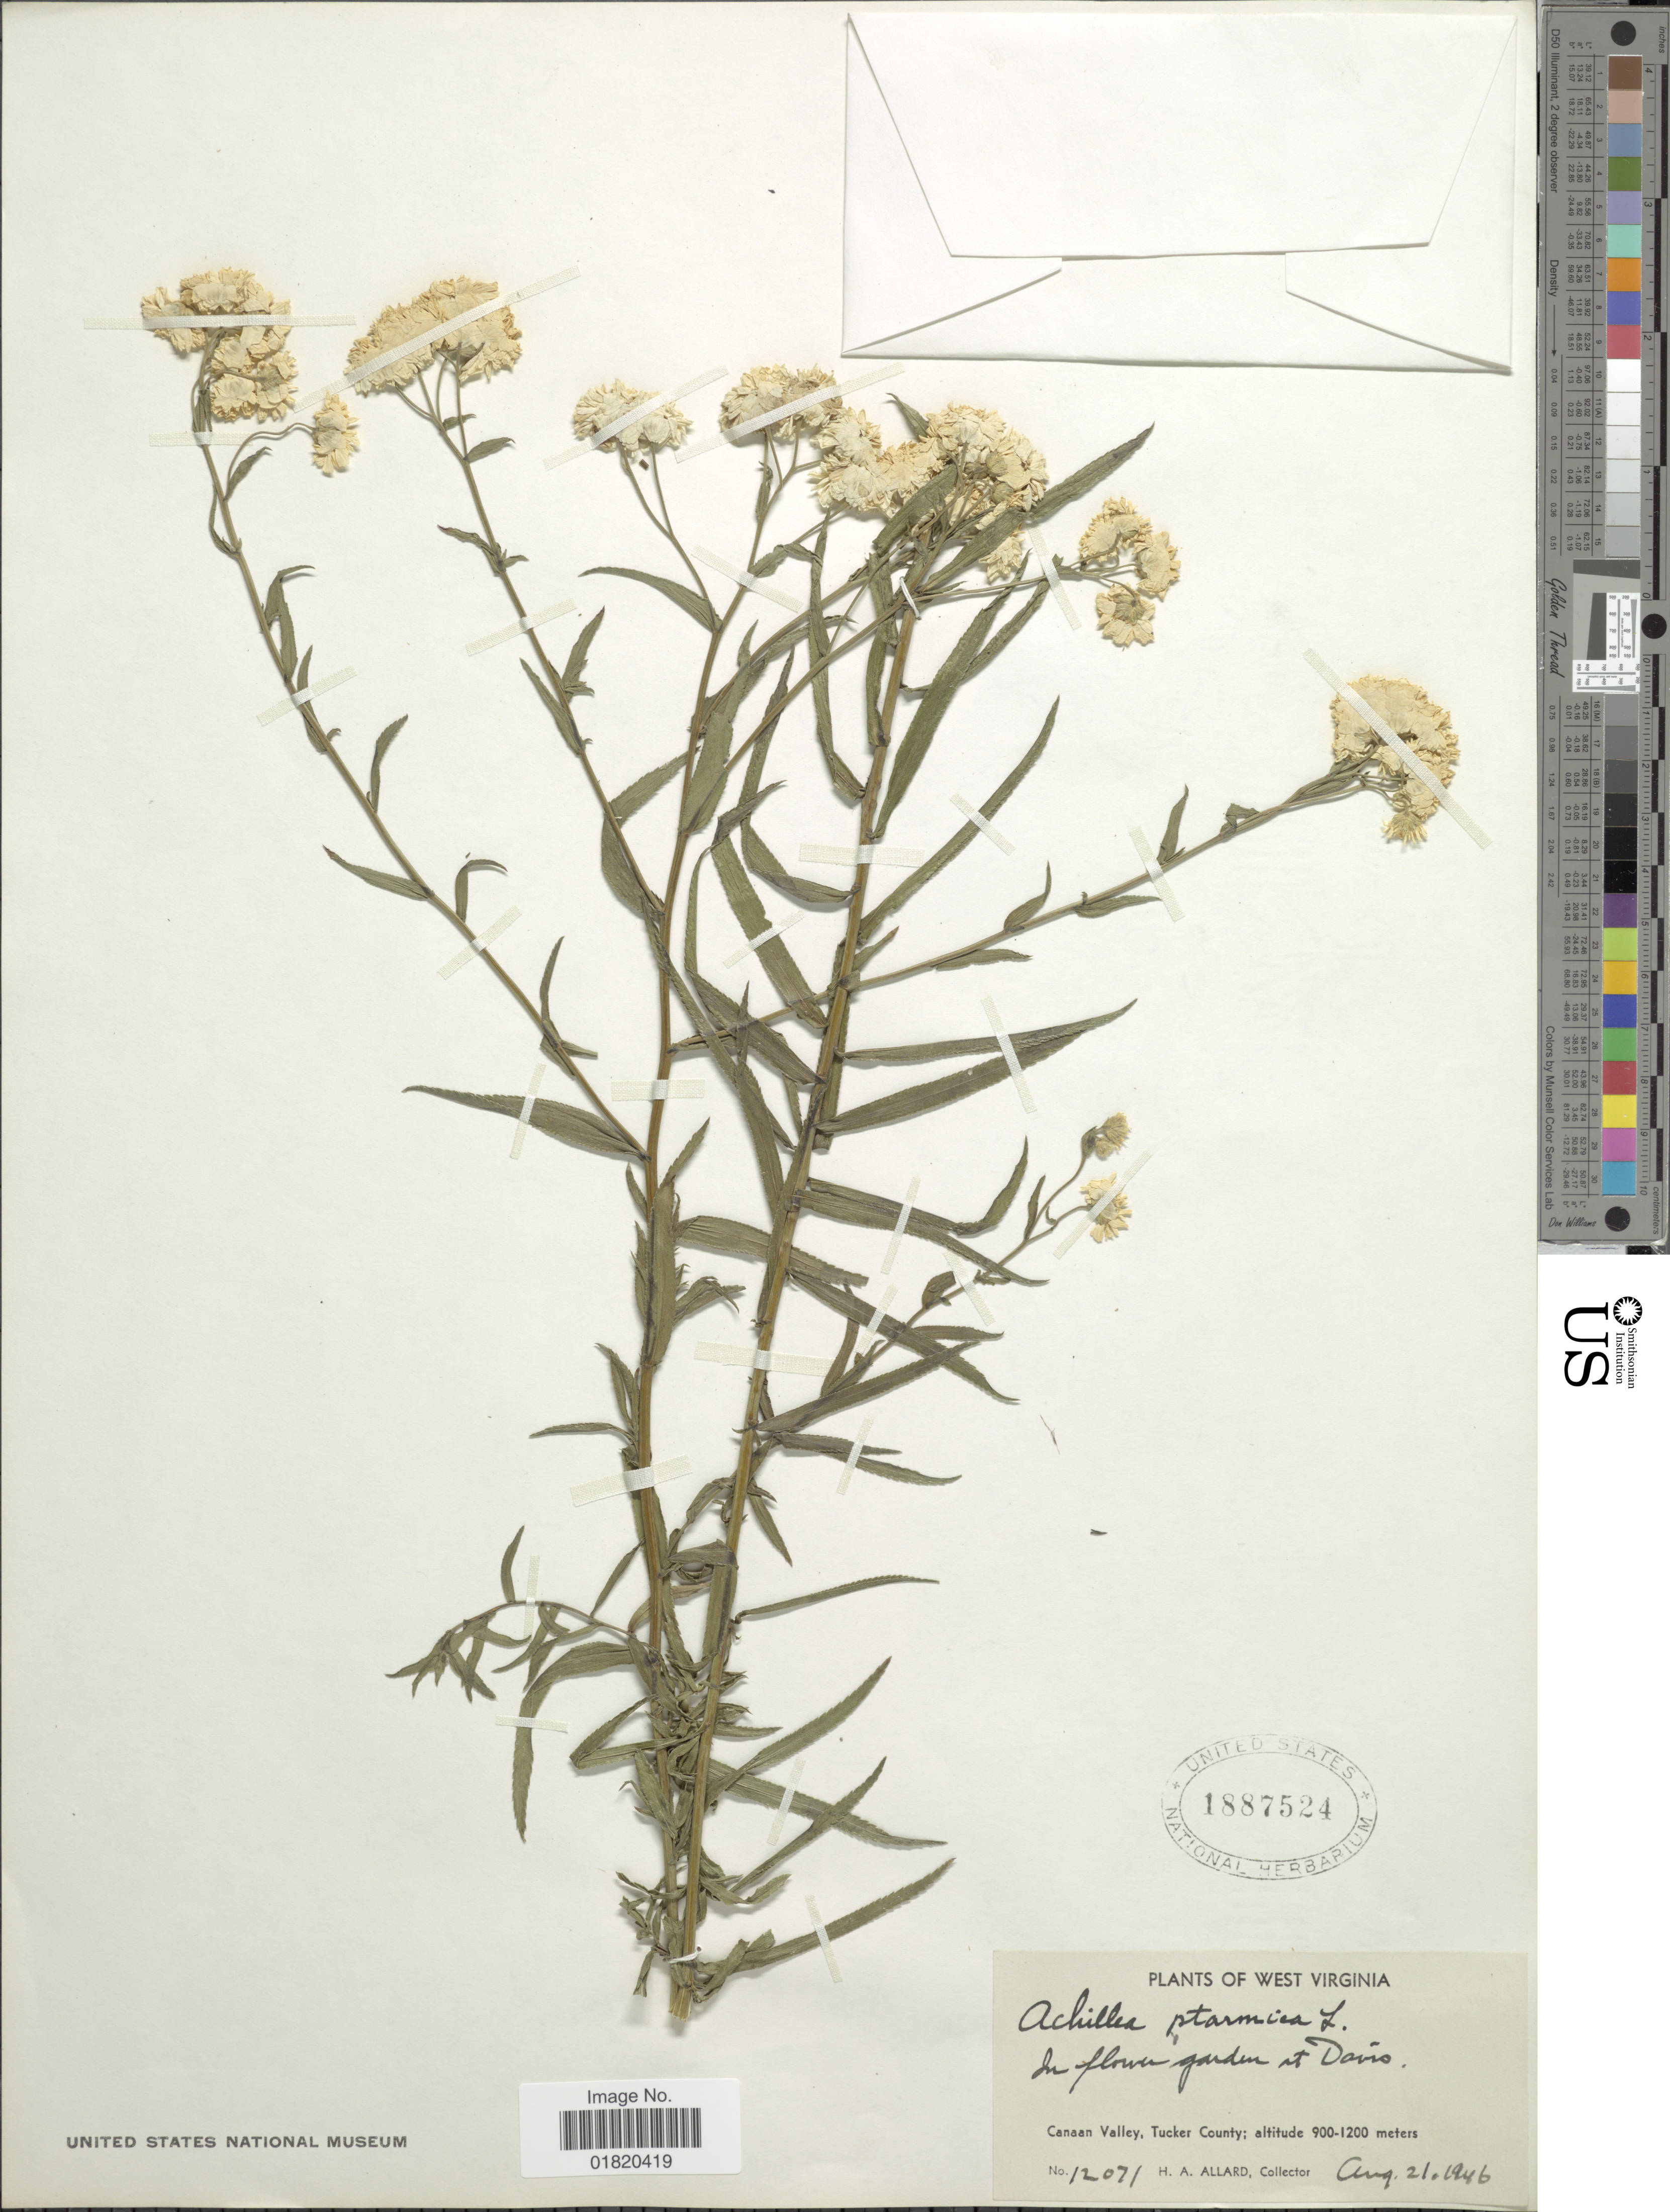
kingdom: Plantae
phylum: Tracheophyta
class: Magnoliopsida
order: Asterales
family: Asteraceae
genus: Achillea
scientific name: Achillea ptarmica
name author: L.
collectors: H. A. Allard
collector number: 12071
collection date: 1946-08-21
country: United States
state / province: West Virginia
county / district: Tucker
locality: In flower garden at Davis. Canaan Valley, Tucker County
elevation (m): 900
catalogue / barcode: US 1887524